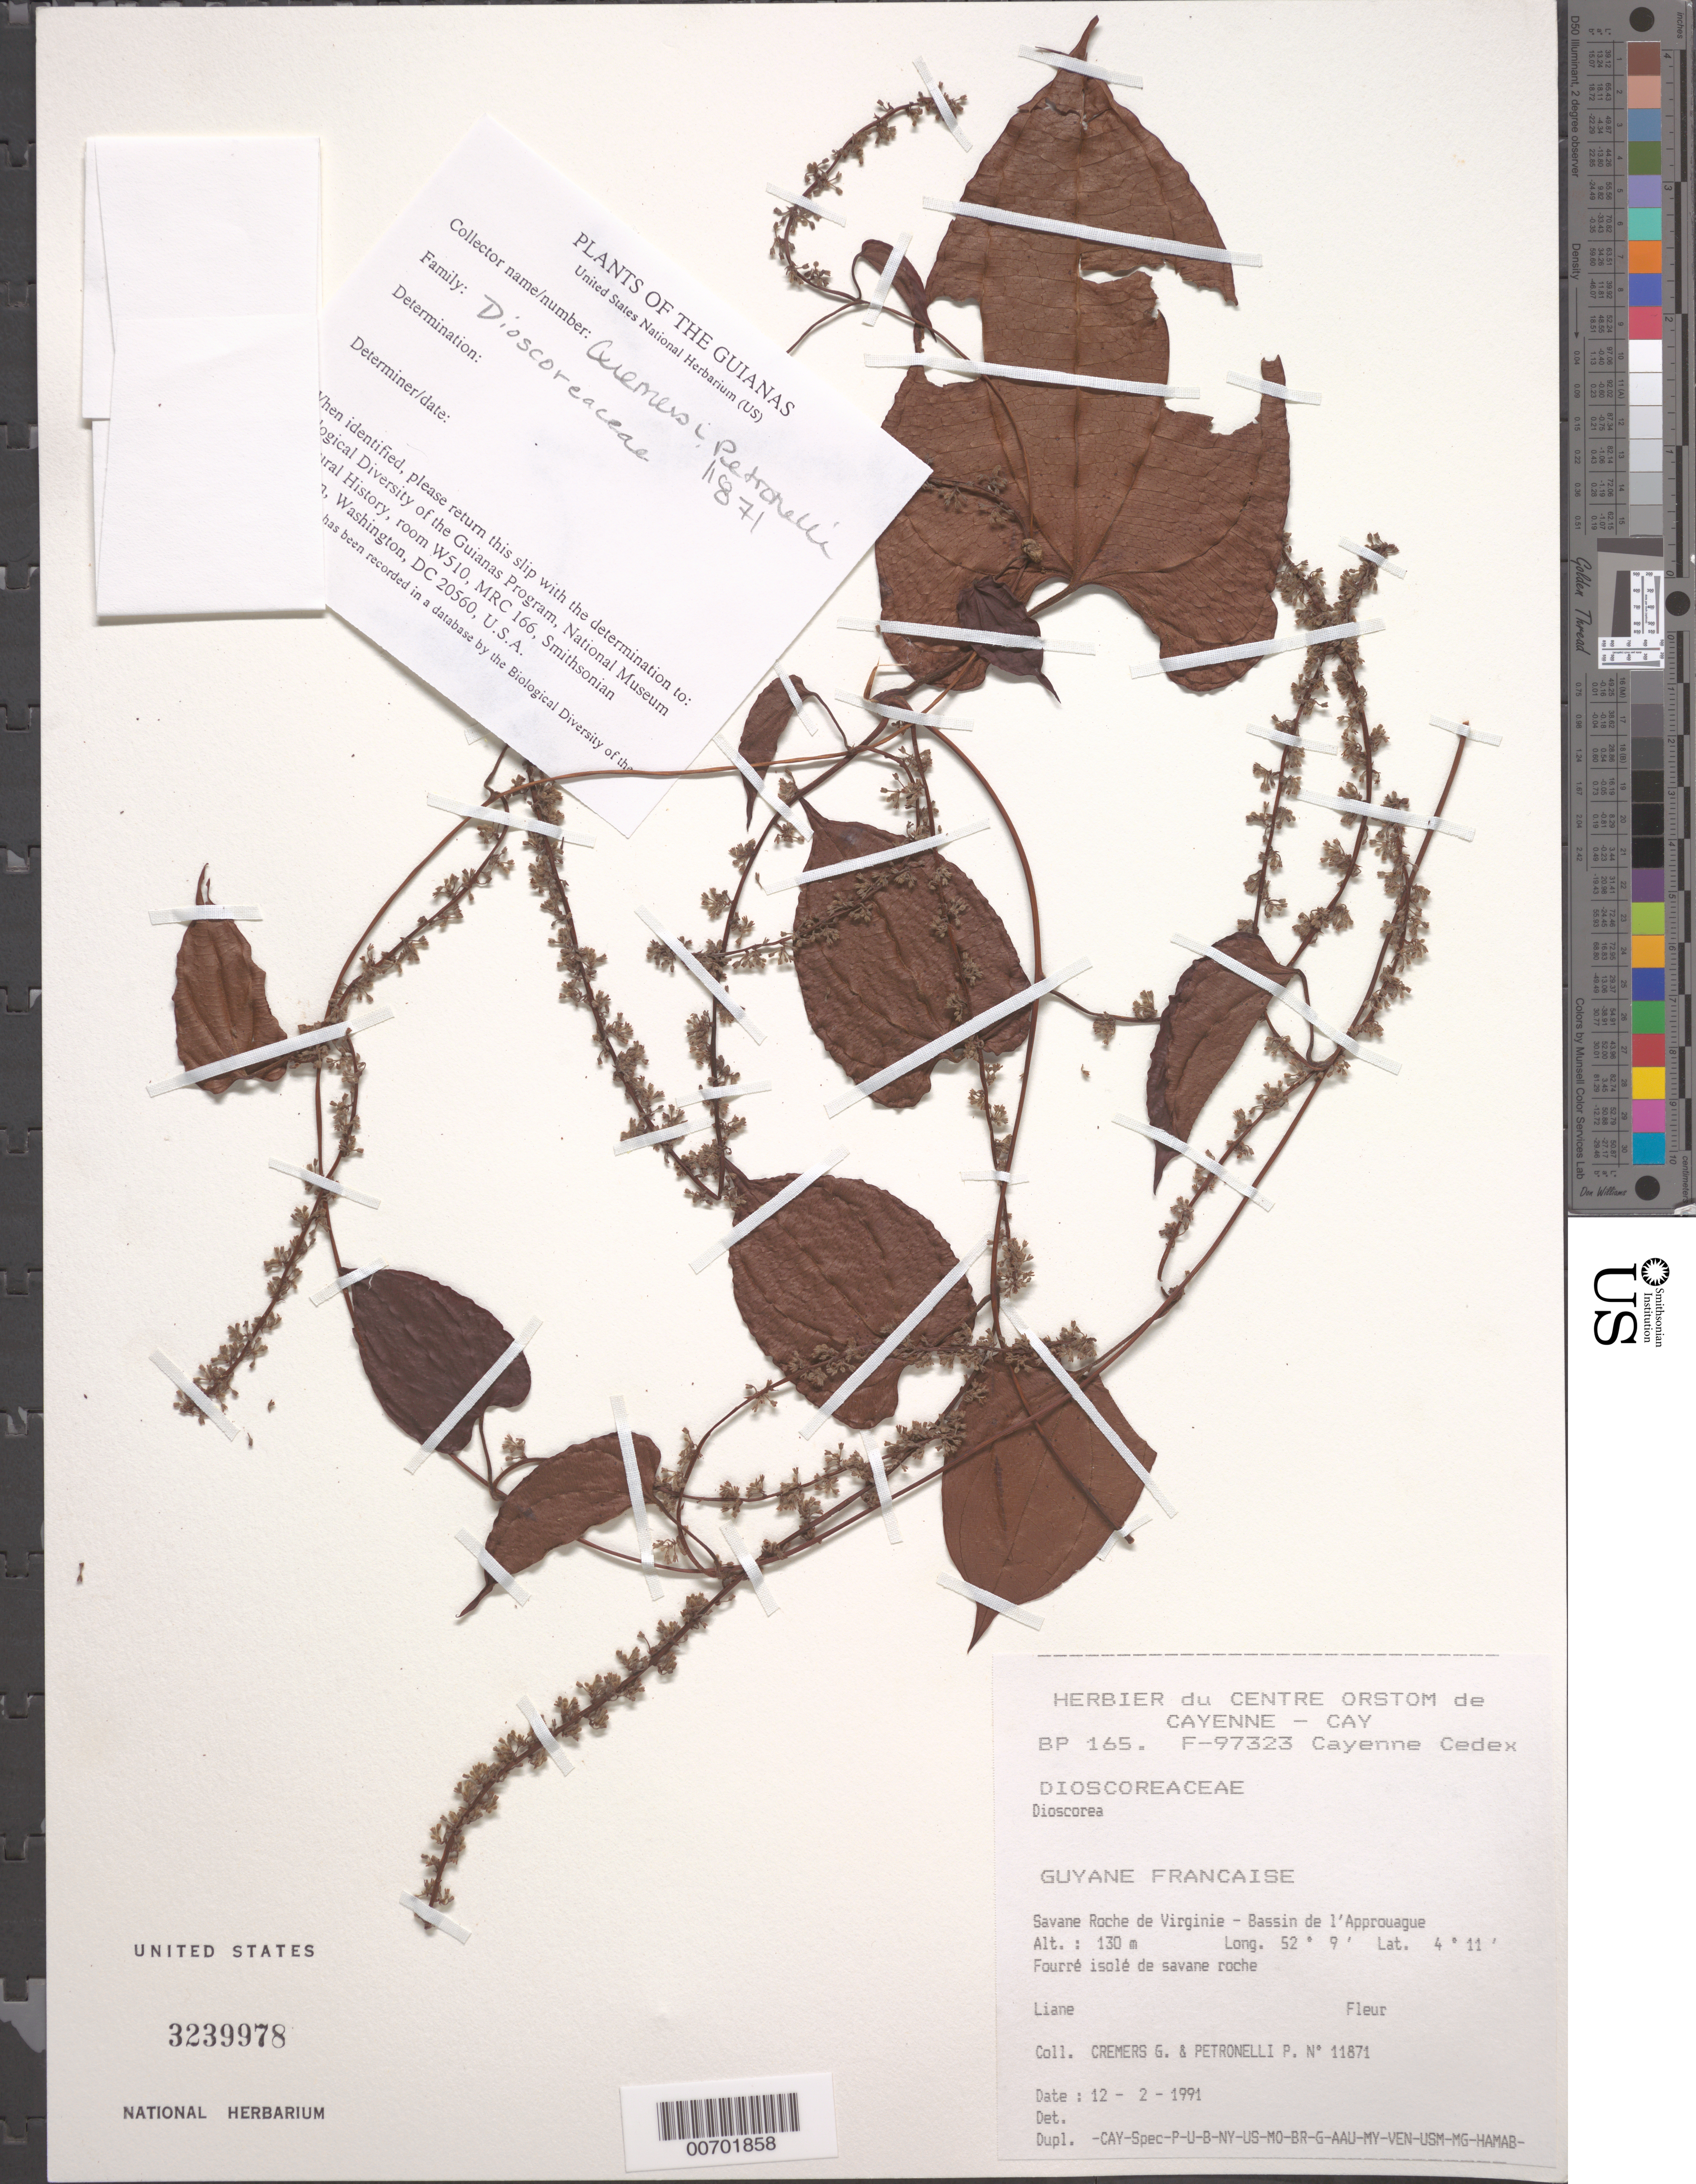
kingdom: Plantae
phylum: Tracheophyta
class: Liliopsida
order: Dioscoreales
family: Dioscoreaceae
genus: Dioscorea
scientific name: Dioscorea sp.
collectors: G. Cremers & P. Petronelli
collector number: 11871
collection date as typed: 12-Feb-91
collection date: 1991-02-12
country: French Guiana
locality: Savane Roche de Virginie, Bassin de l'Approuague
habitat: Fourre isolé de savane roche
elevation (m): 130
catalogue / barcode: US 3239978